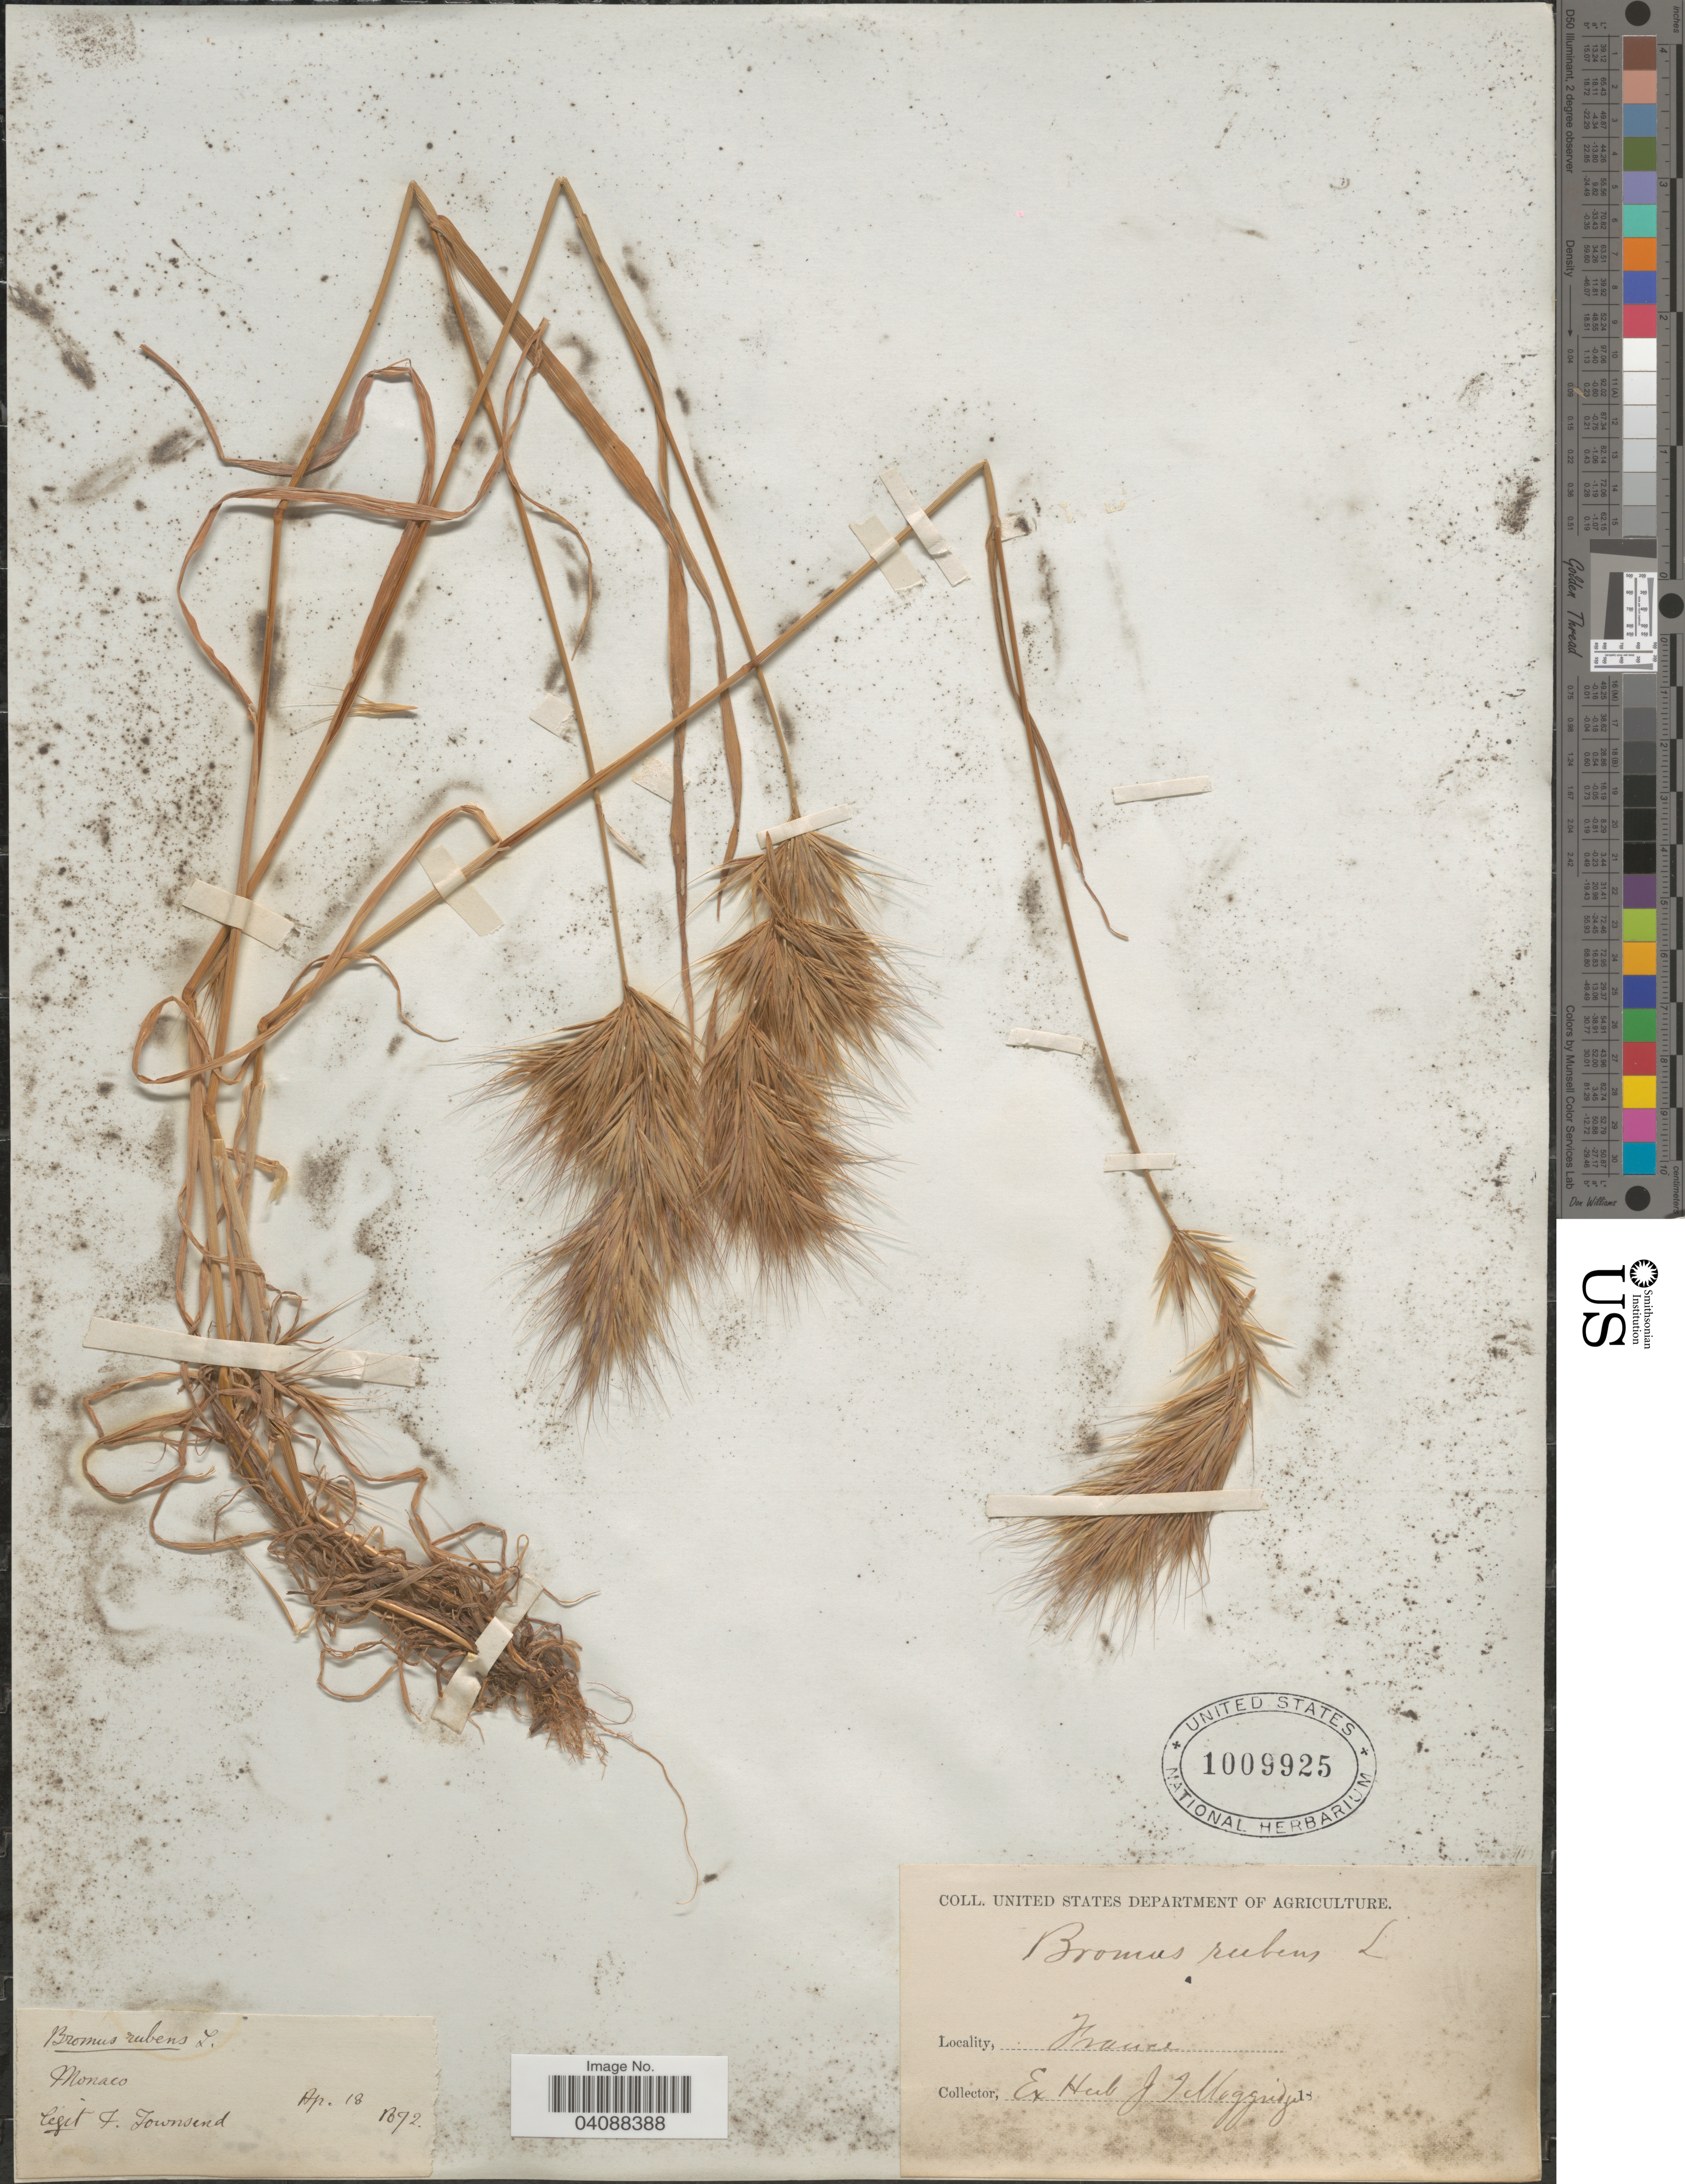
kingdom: Plantae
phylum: Tracheophyta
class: Liliopsida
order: Poales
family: Poaceae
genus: Bromus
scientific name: Bromus rubens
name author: L.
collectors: ex herb. J.T. Moggridge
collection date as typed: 18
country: France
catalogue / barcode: US 1009925-2